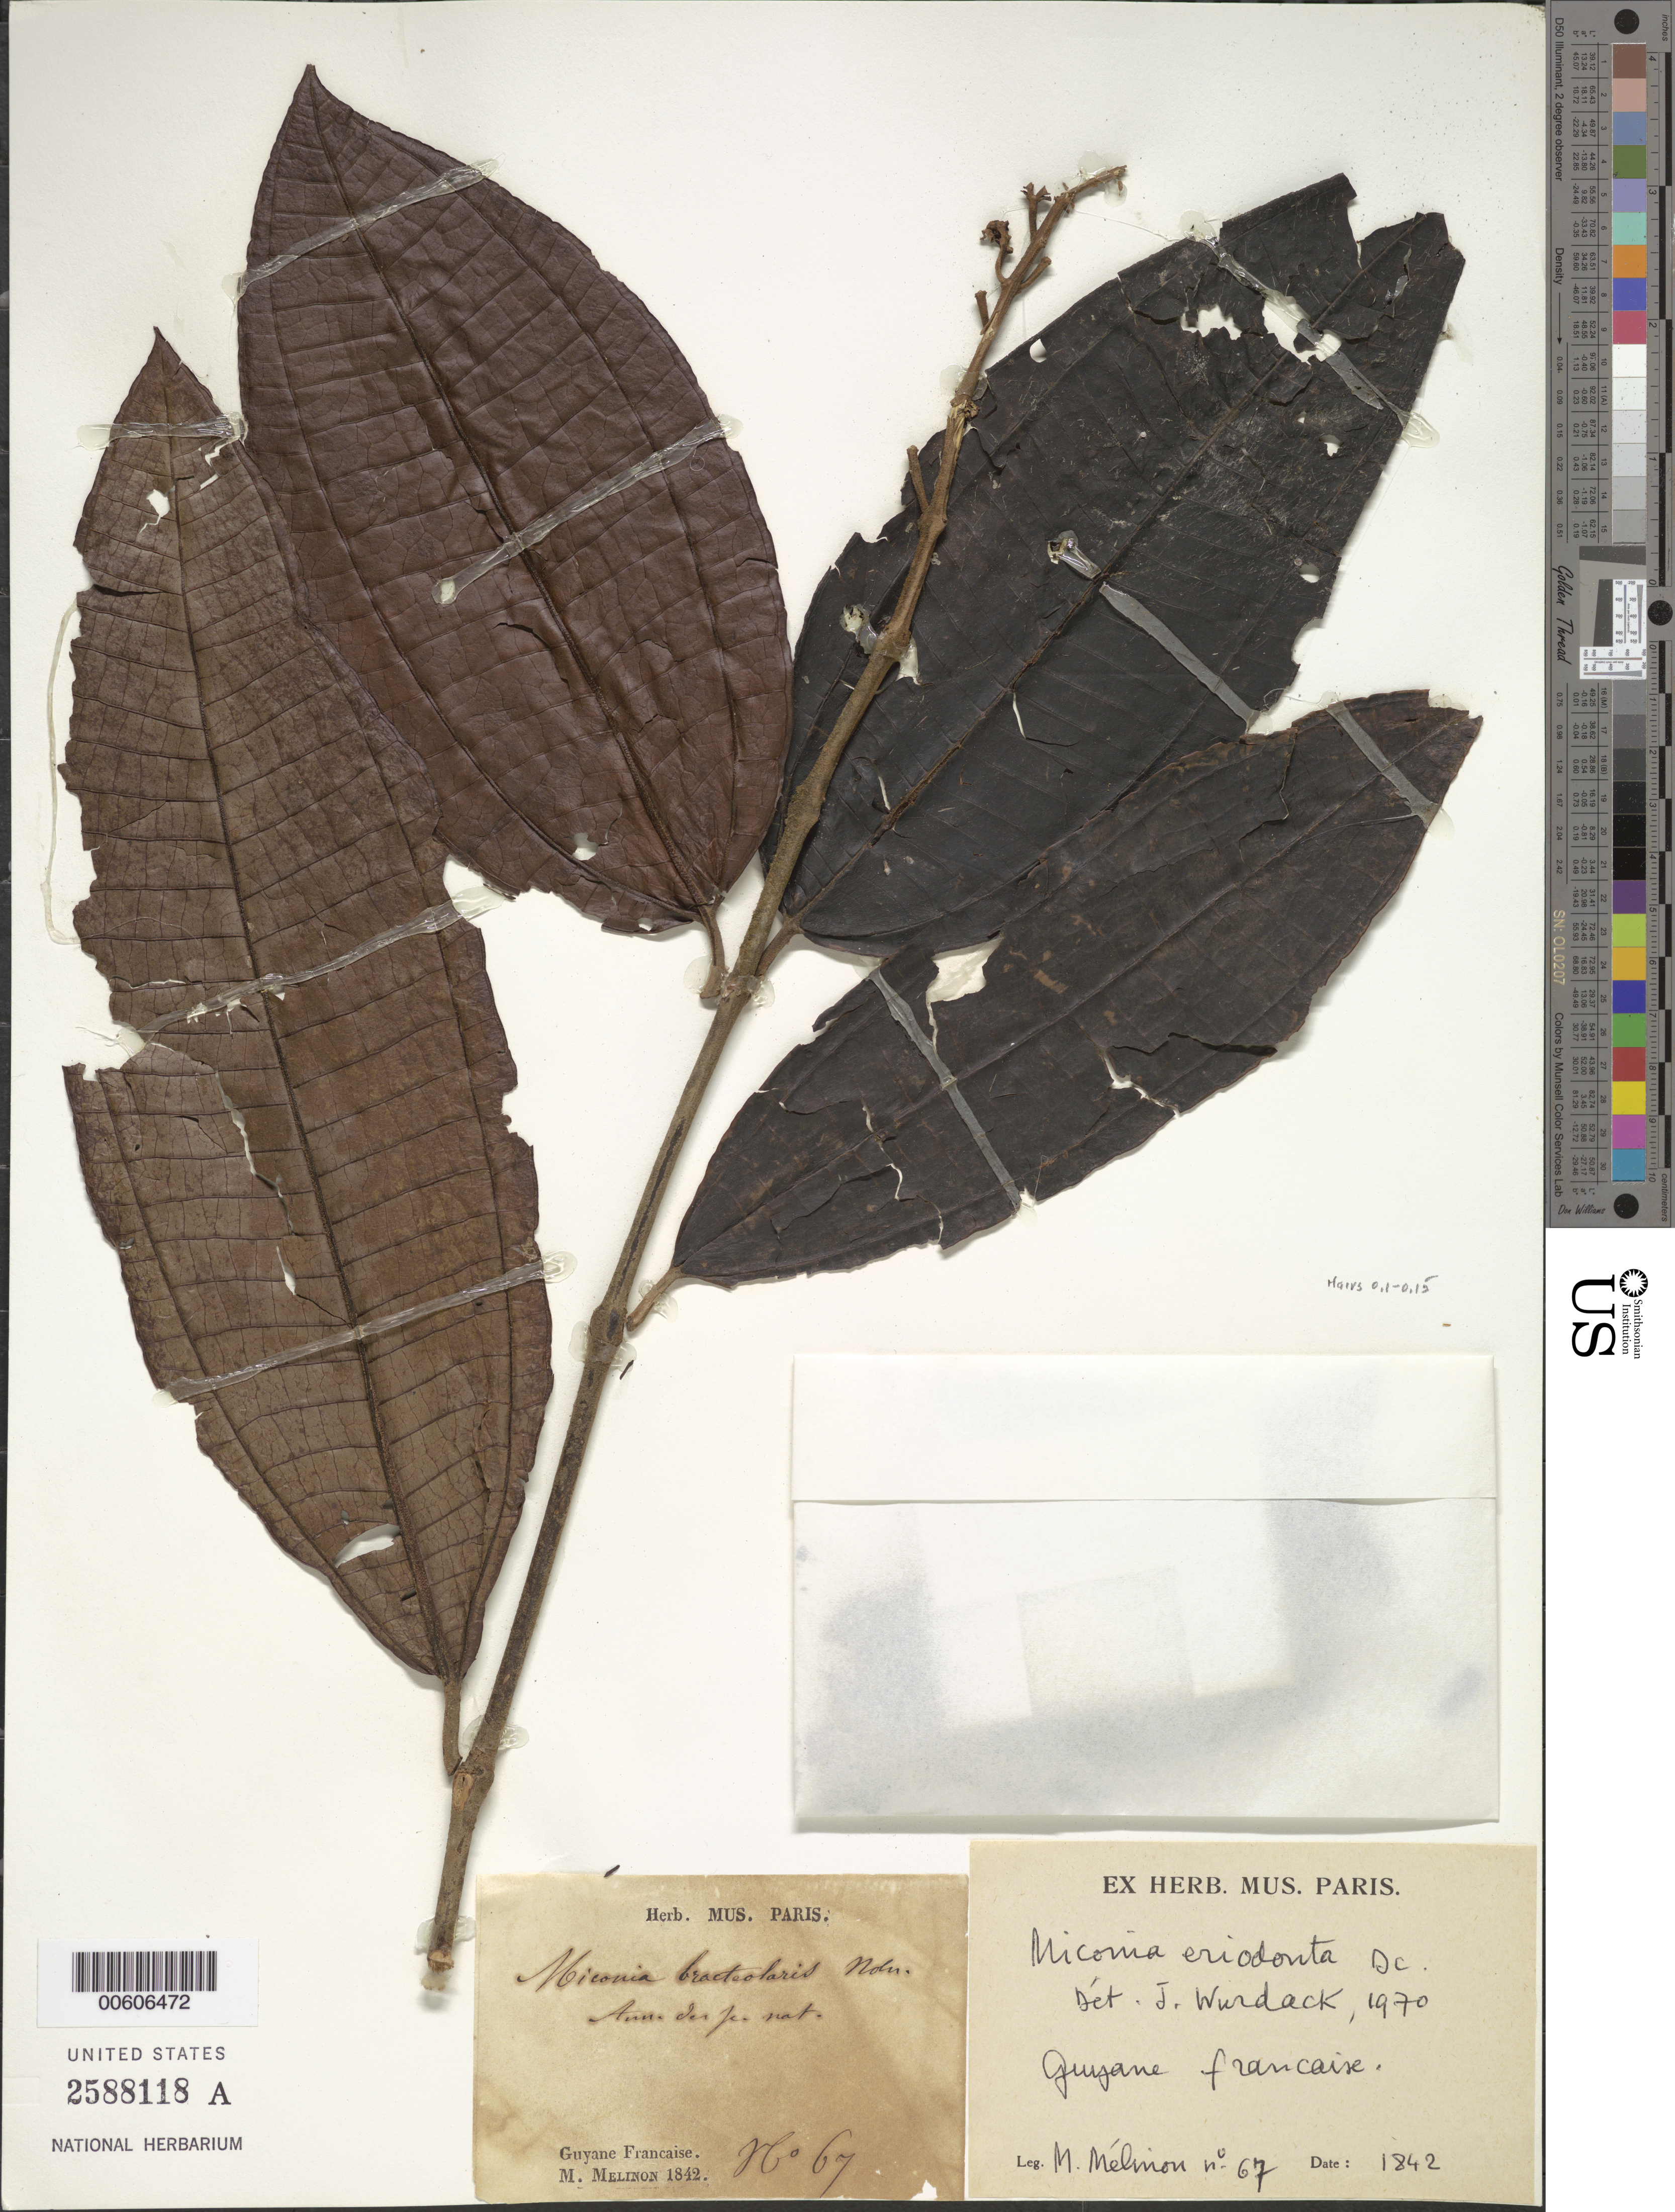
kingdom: Plantae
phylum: Tracheophyta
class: Magnoliopsida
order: Myrtales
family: Melastomataceae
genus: Miconia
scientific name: Miconia eriodonta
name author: DC.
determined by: Wurdack, John J., (US), US (UNITED STATES)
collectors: E. Mélinon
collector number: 67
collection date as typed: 1842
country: French Guiana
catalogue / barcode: US 2588118A